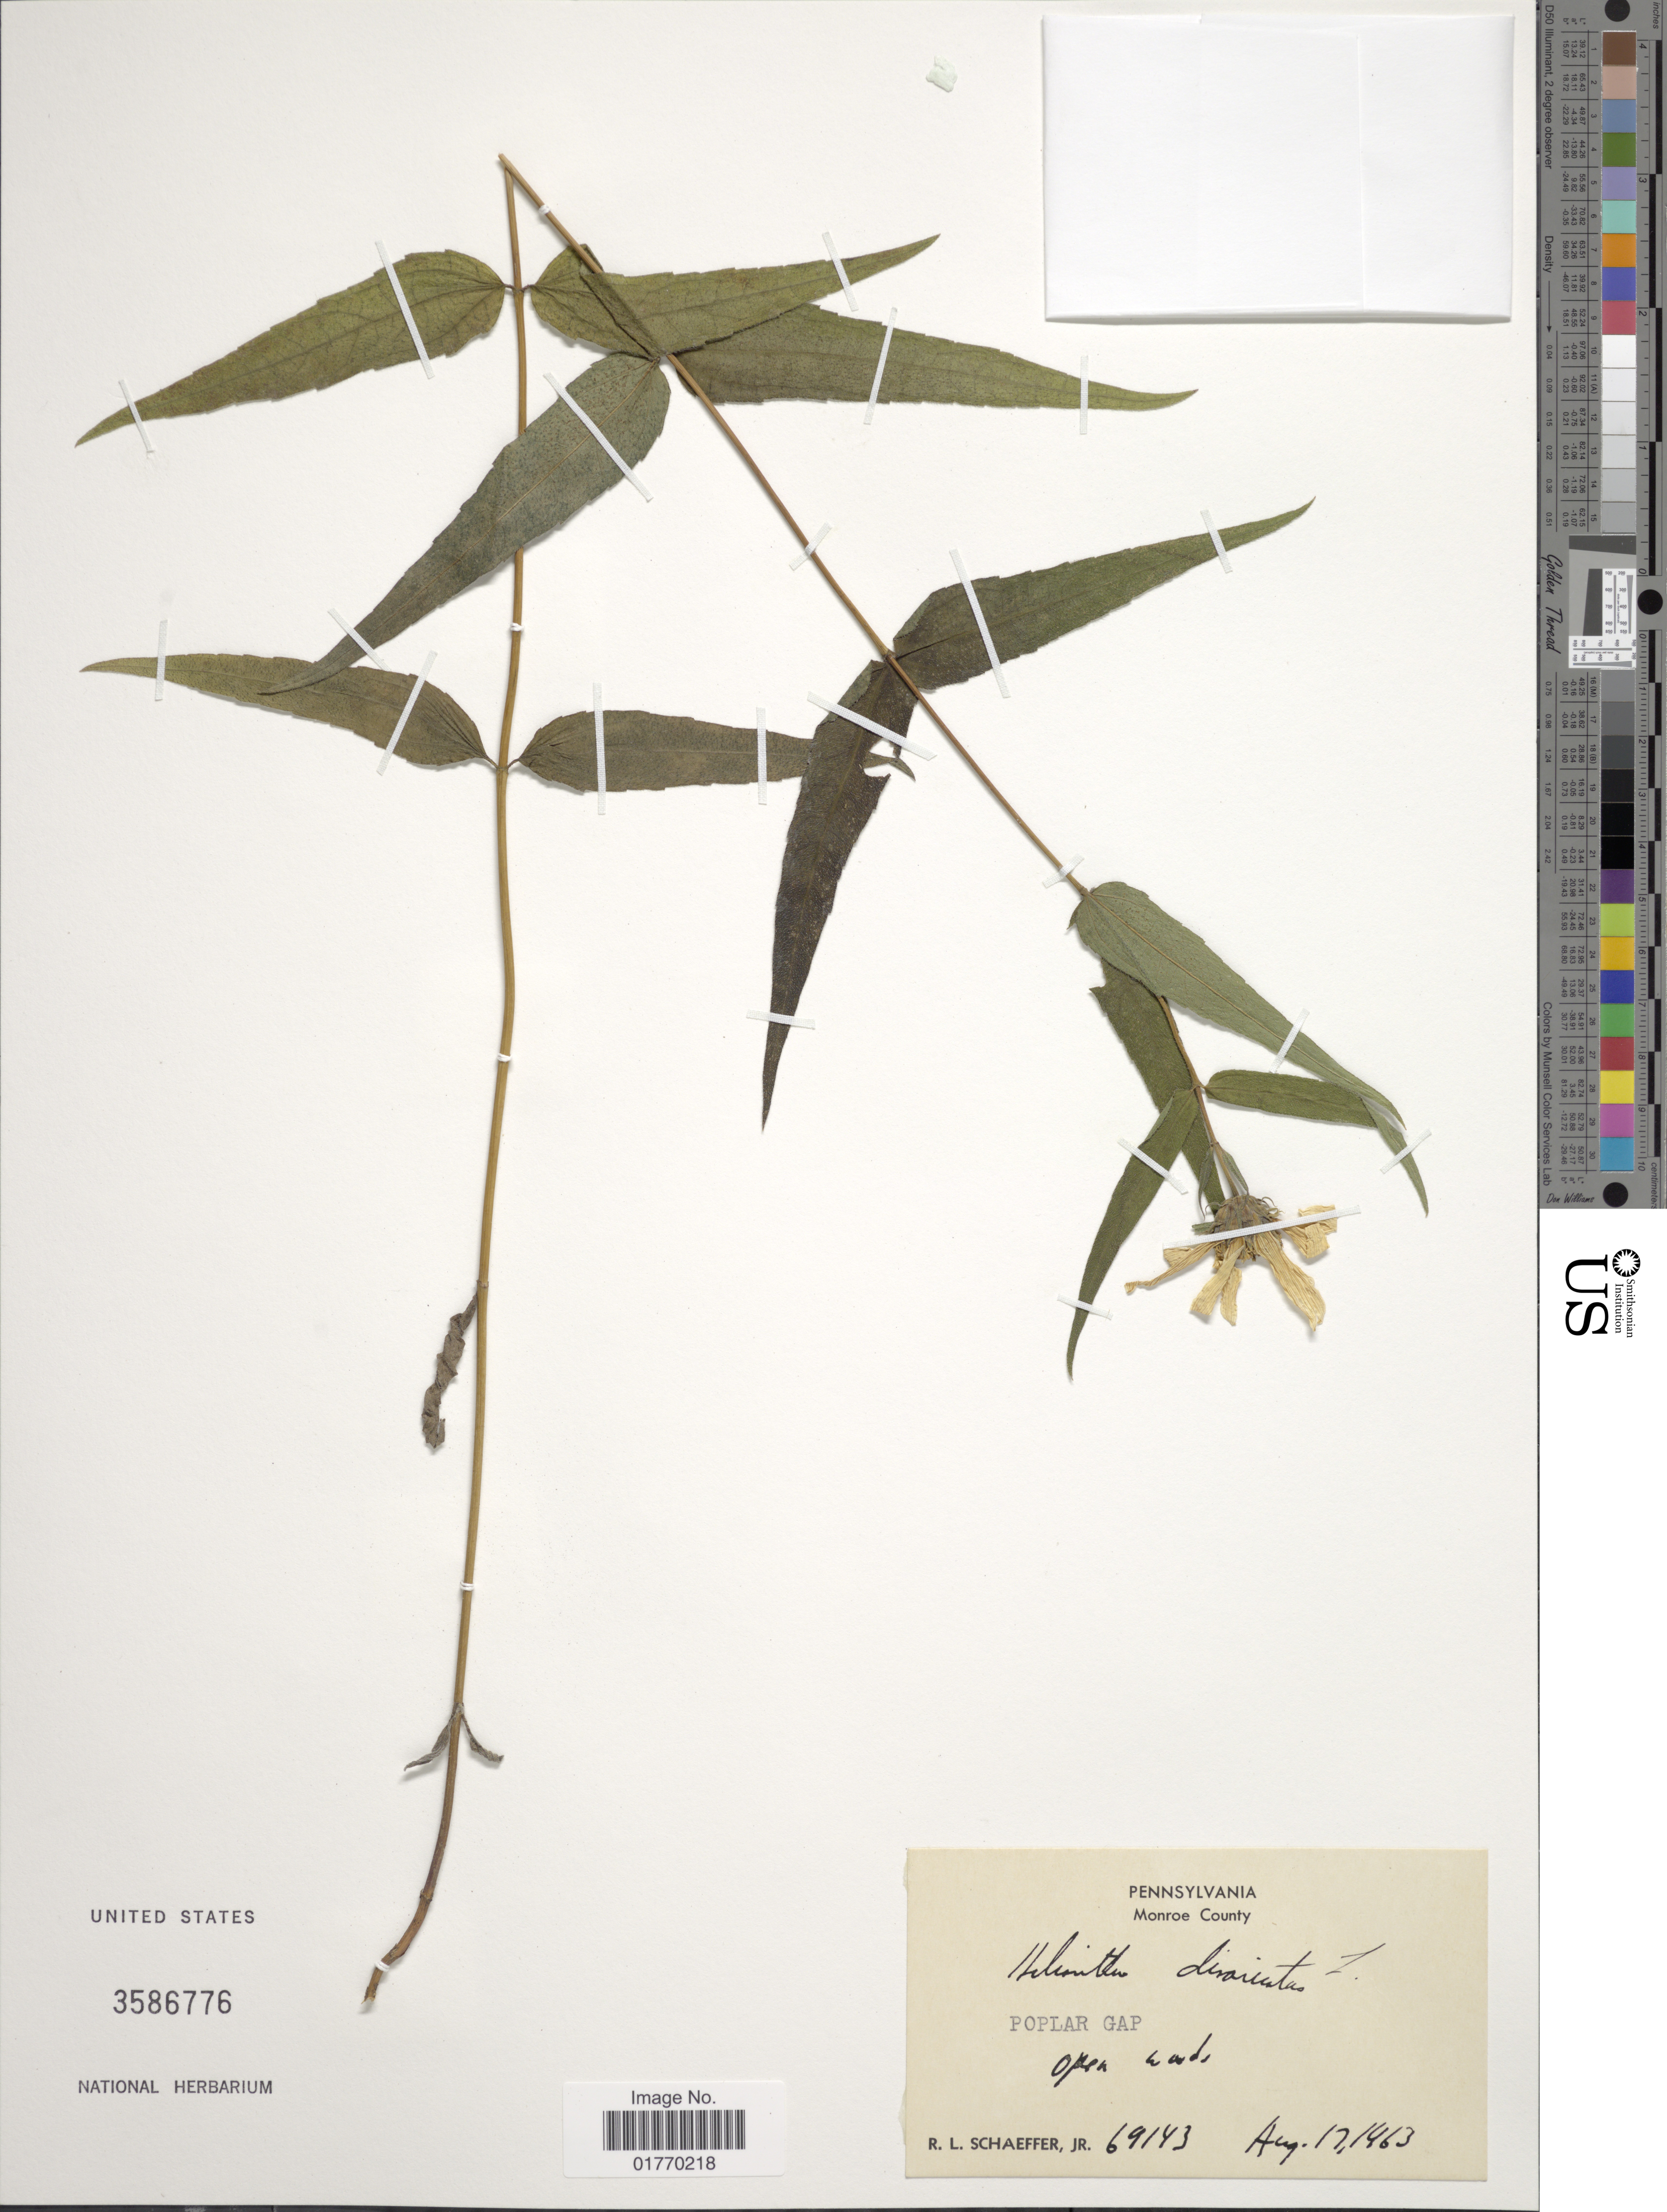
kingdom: Plantae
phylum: Tracheophyta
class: Magnoliopsida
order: Asterales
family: Asteraceae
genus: Helianthus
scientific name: Helianthus divaricatus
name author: L.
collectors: R. L. Schaeffer Jr.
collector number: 69143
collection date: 1963-08-17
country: United States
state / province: Pennsylvania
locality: Monroe County, Poplar Gap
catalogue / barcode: US 3586776